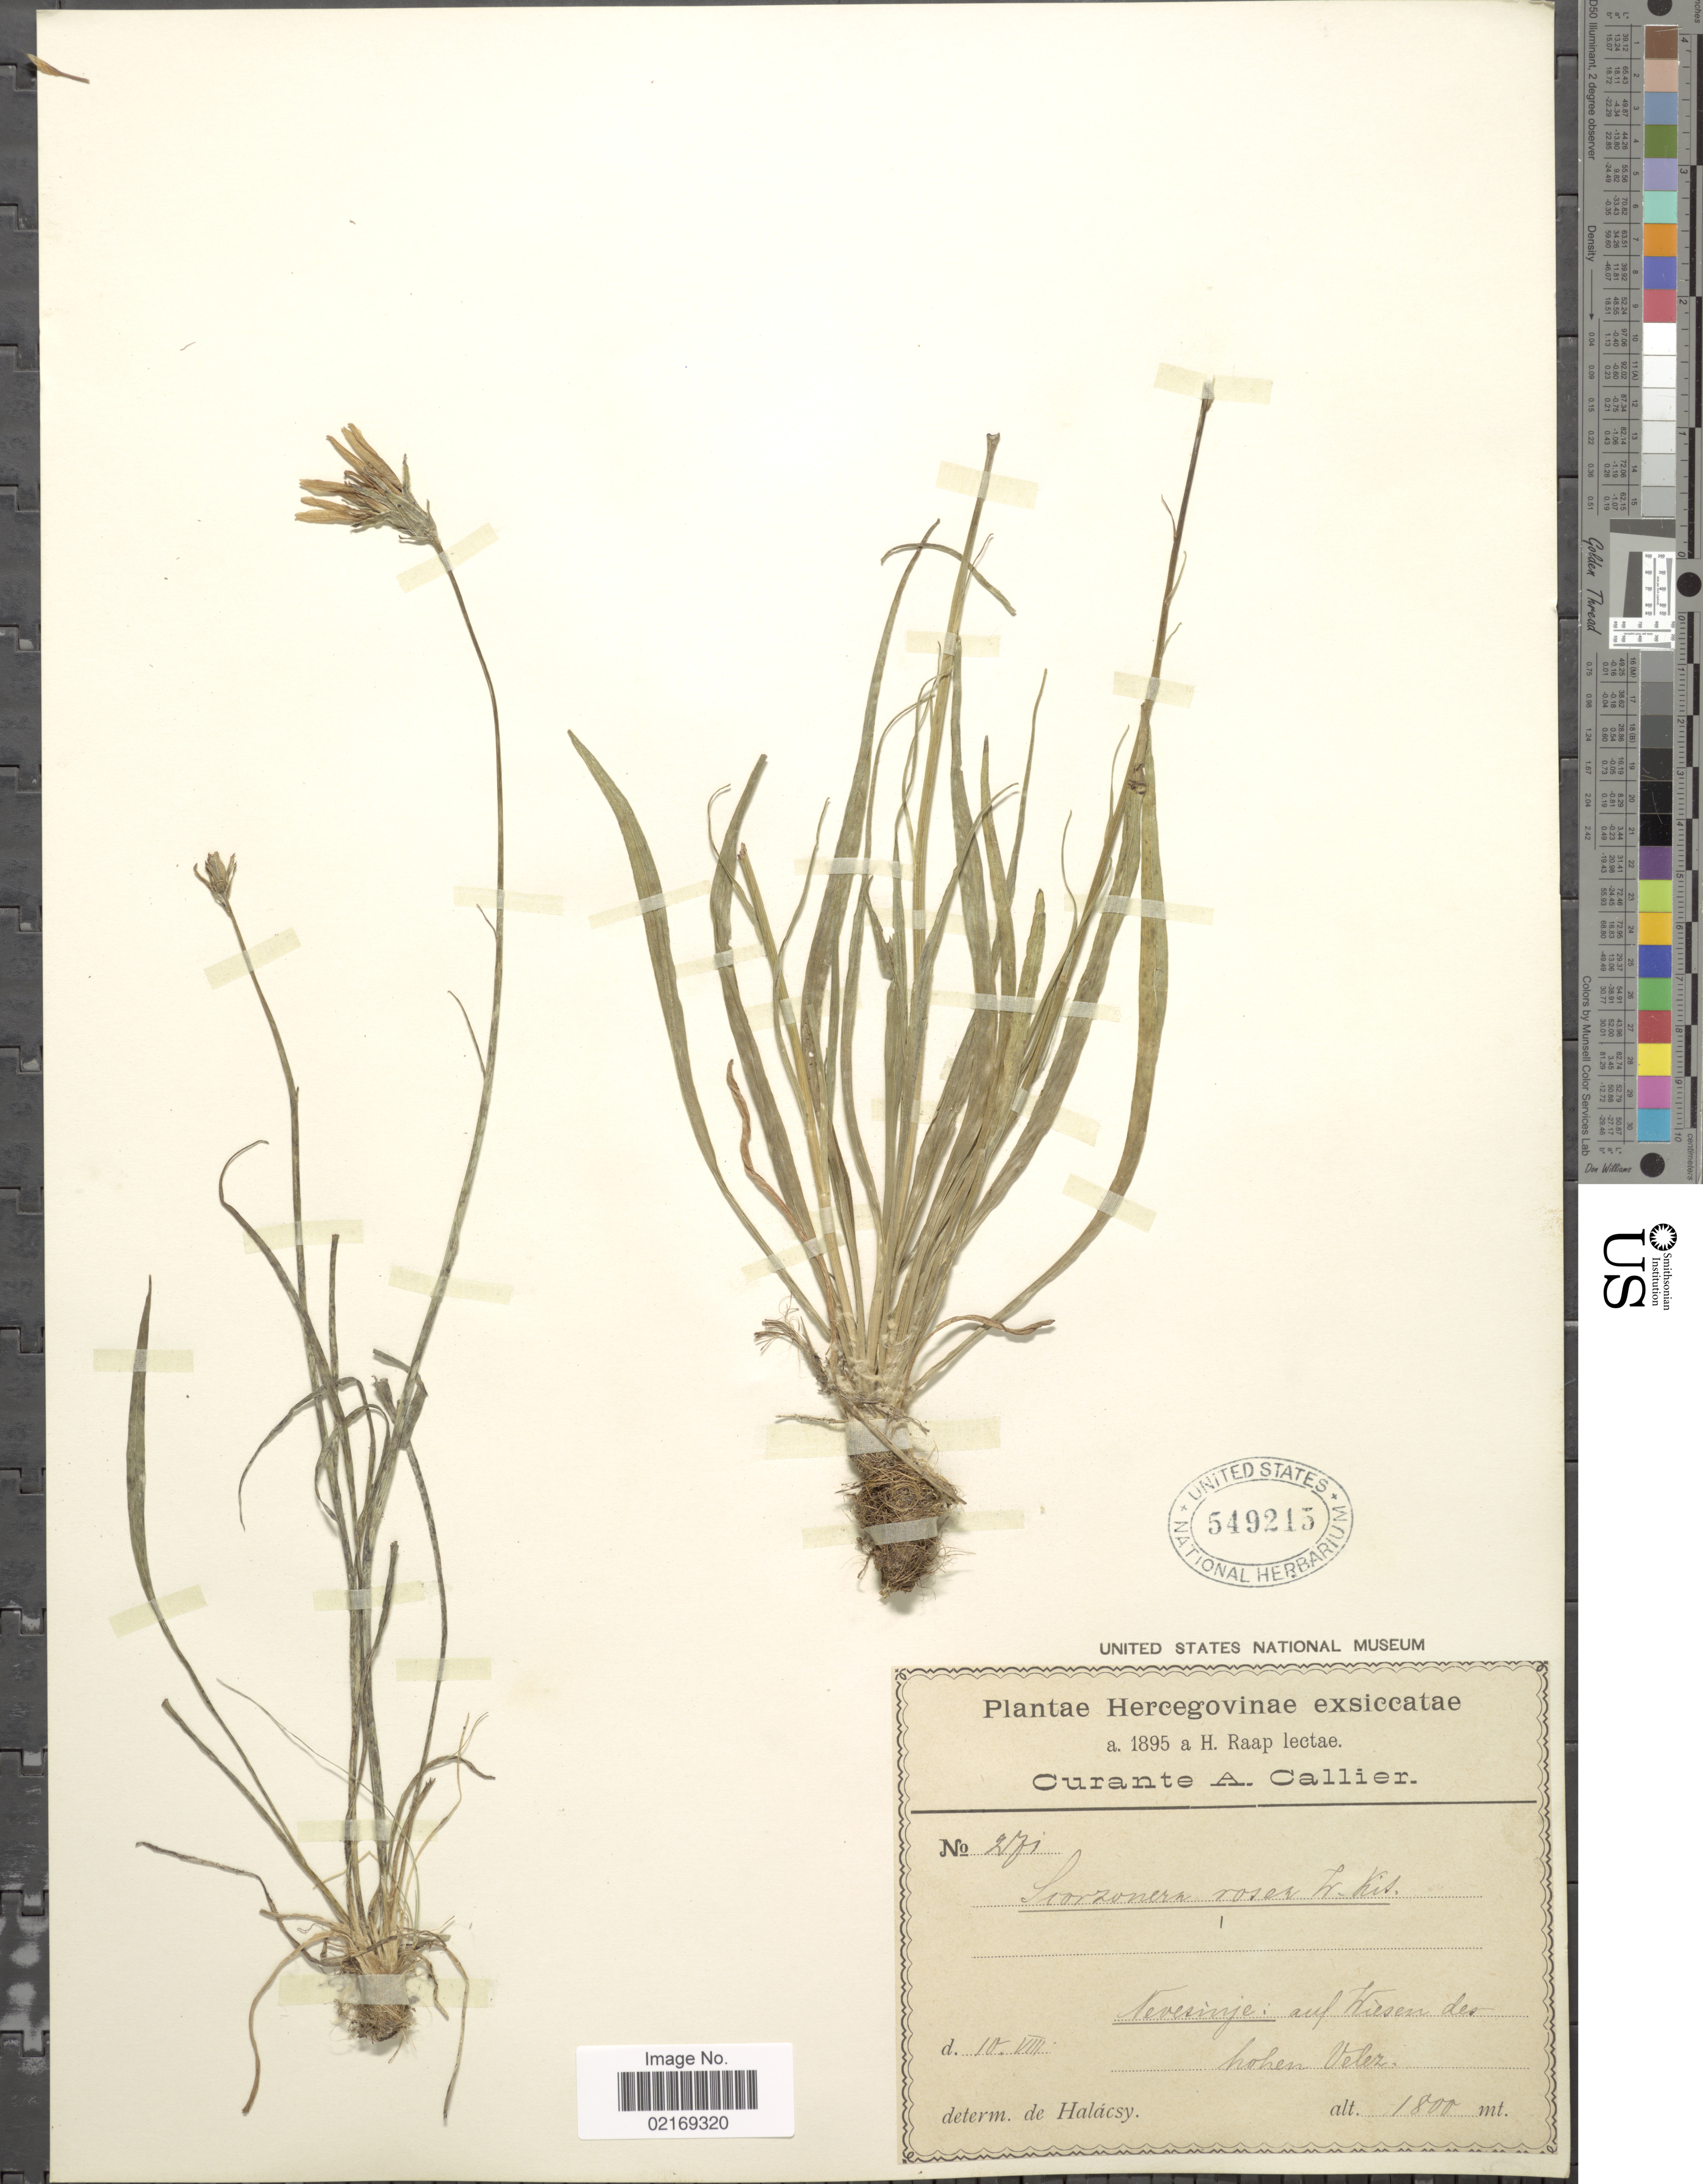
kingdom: Plantae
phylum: Tracheophyta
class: Magnoliopsida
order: Asterales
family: Asteraceae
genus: Podospermum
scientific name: Podospermum roseum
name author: (Waldst. & Kit.) Gemeinholzer & Greuter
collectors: H. Raap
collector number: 271*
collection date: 1895-08-10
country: Bosnia and Herzegovina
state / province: Srpska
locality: Hercegovinae, Nevesinje: auf Wiesen des hohen Velez. [interpreted]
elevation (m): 1800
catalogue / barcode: US 549215